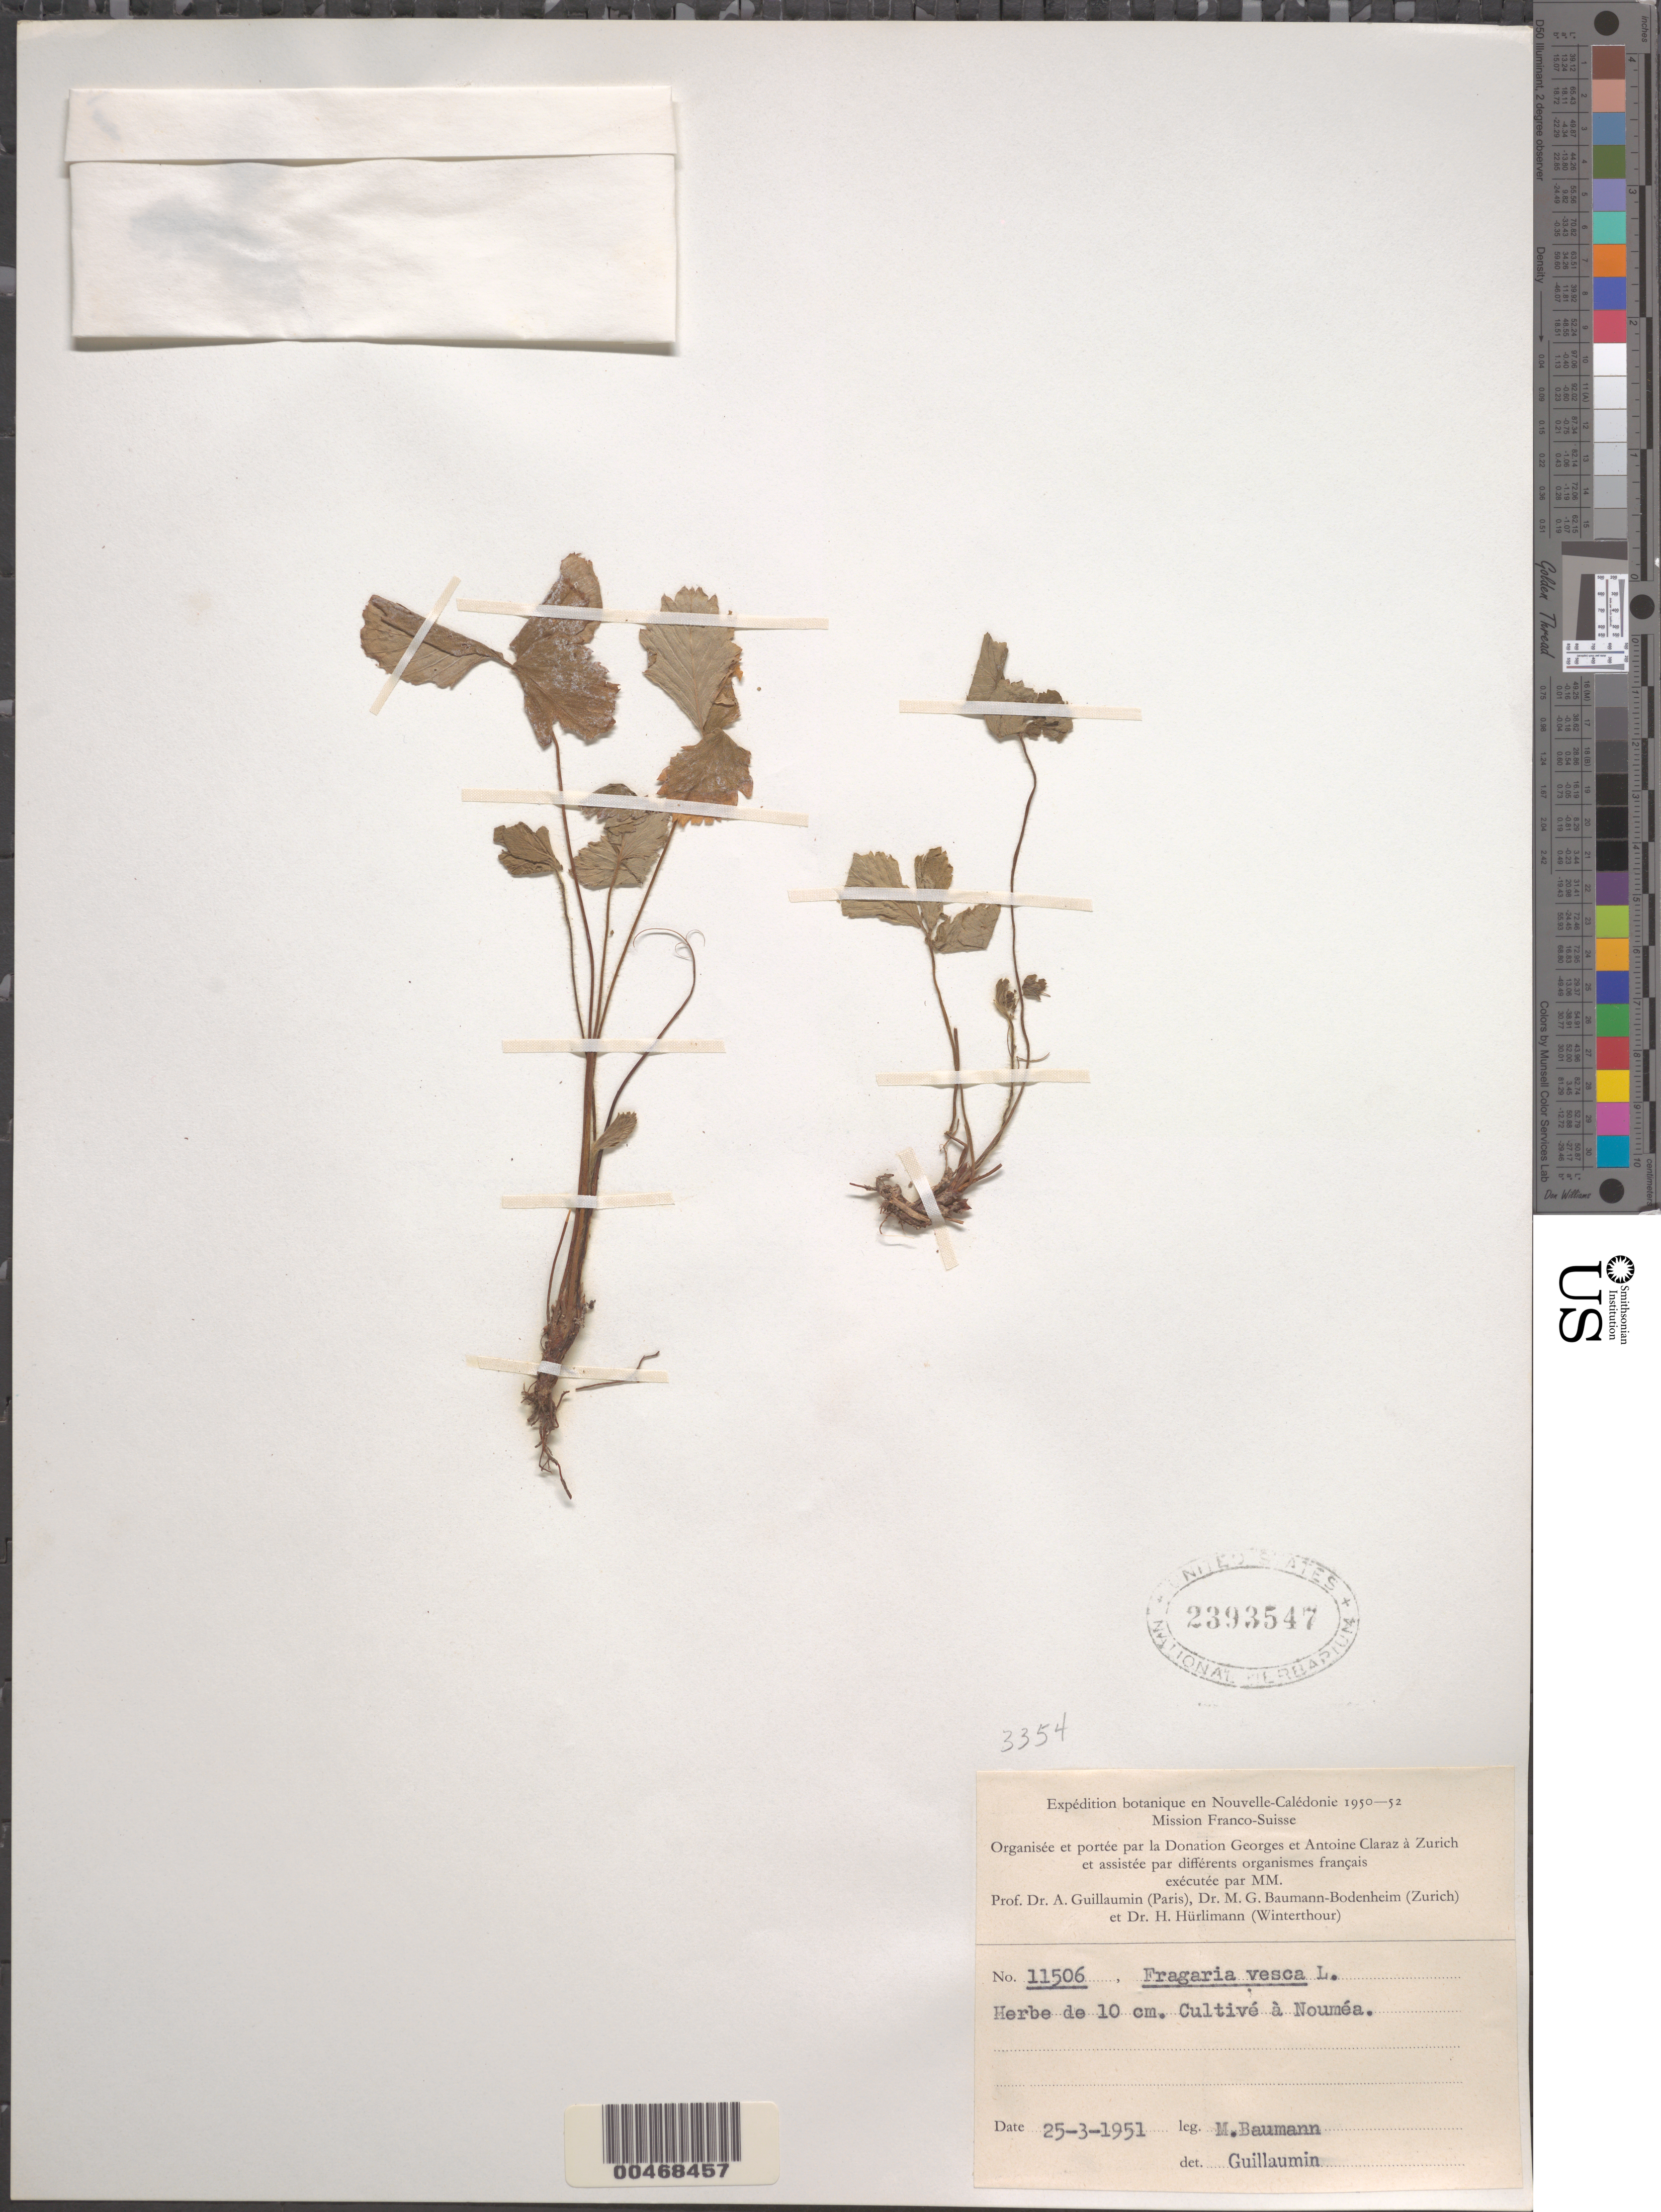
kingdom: Plantae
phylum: Tracheophyta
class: Magnoliopsida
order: Rosales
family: Rosaceae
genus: Fragaria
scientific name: Fragaria vesca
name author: L.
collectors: M. G. Baumann-Bodenheim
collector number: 11506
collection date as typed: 25 Mar 1951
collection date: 1951-03-25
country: New Caledonia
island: New Caledonia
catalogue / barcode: US 2393547